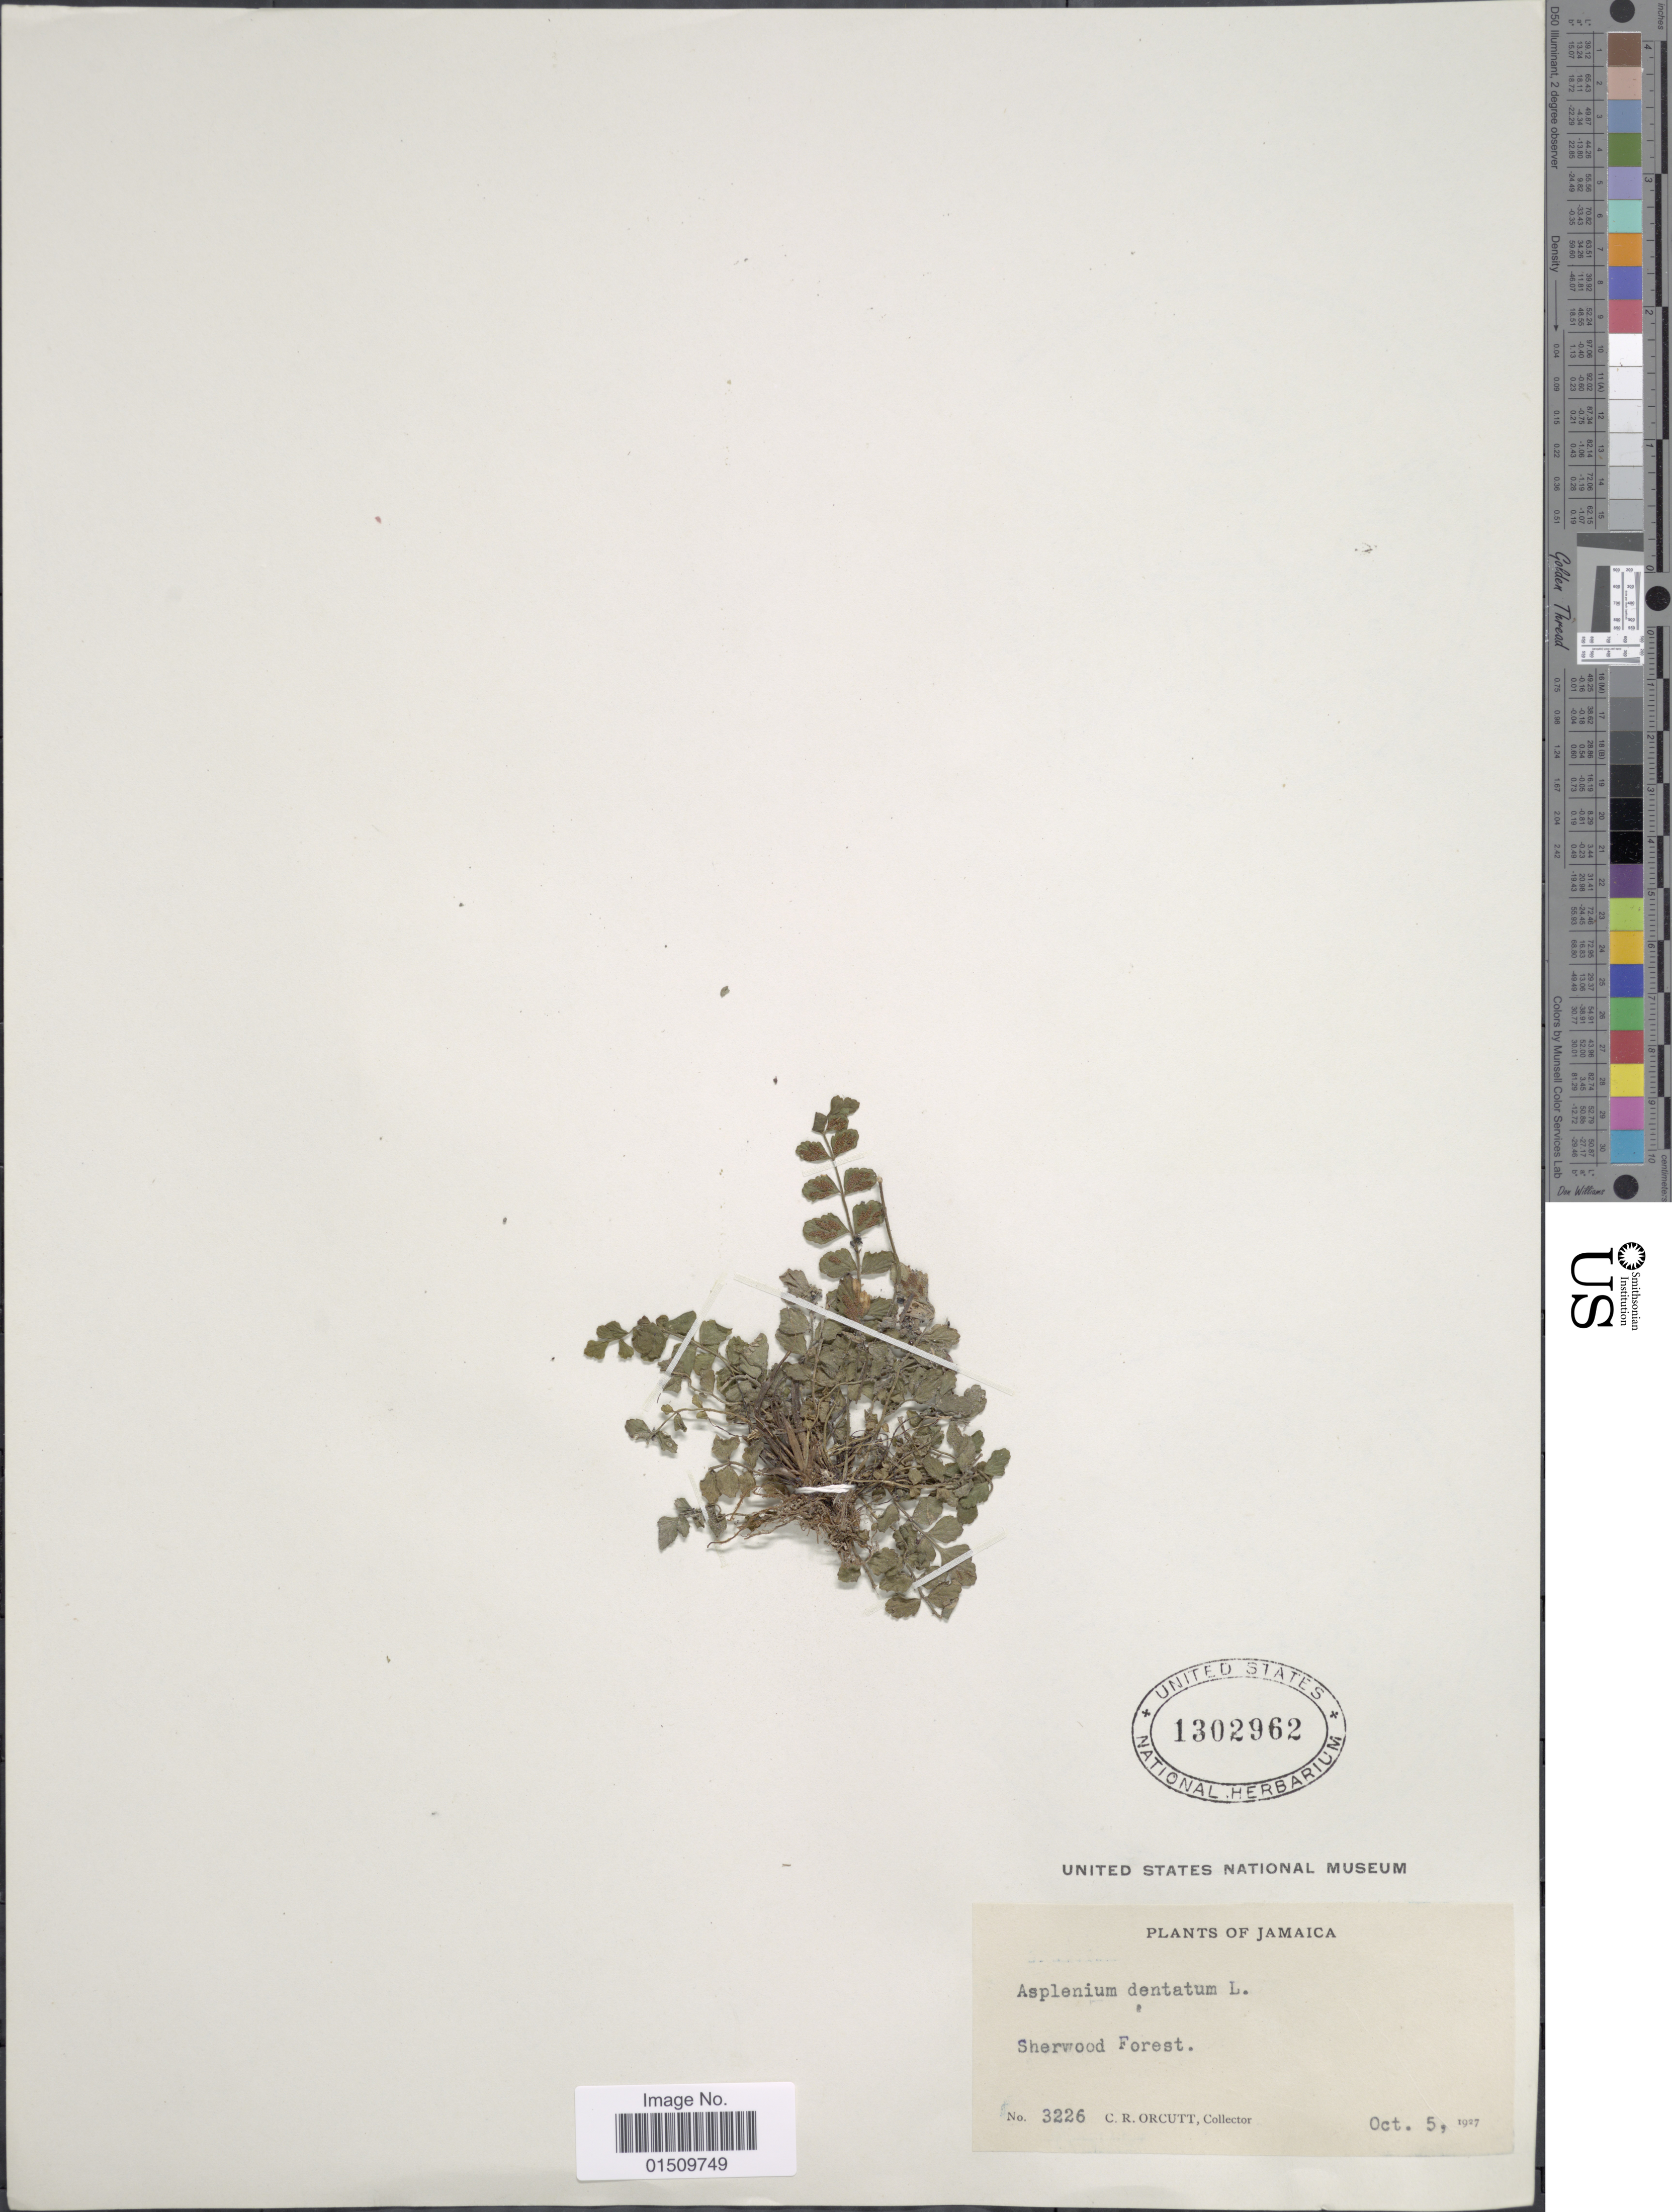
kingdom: Plantae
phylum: Tracheophyta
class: Polypodiopsida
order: Polypodiales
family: Aspleniaceae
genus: Asplenium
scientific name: Asplenium trichomanes-dentatum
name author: L.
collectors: C. R. Orcutt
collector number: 3226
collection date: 1927-10-05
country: Jamaica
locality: Jamaica, Sherwood Forest.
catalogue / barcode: US 1302962